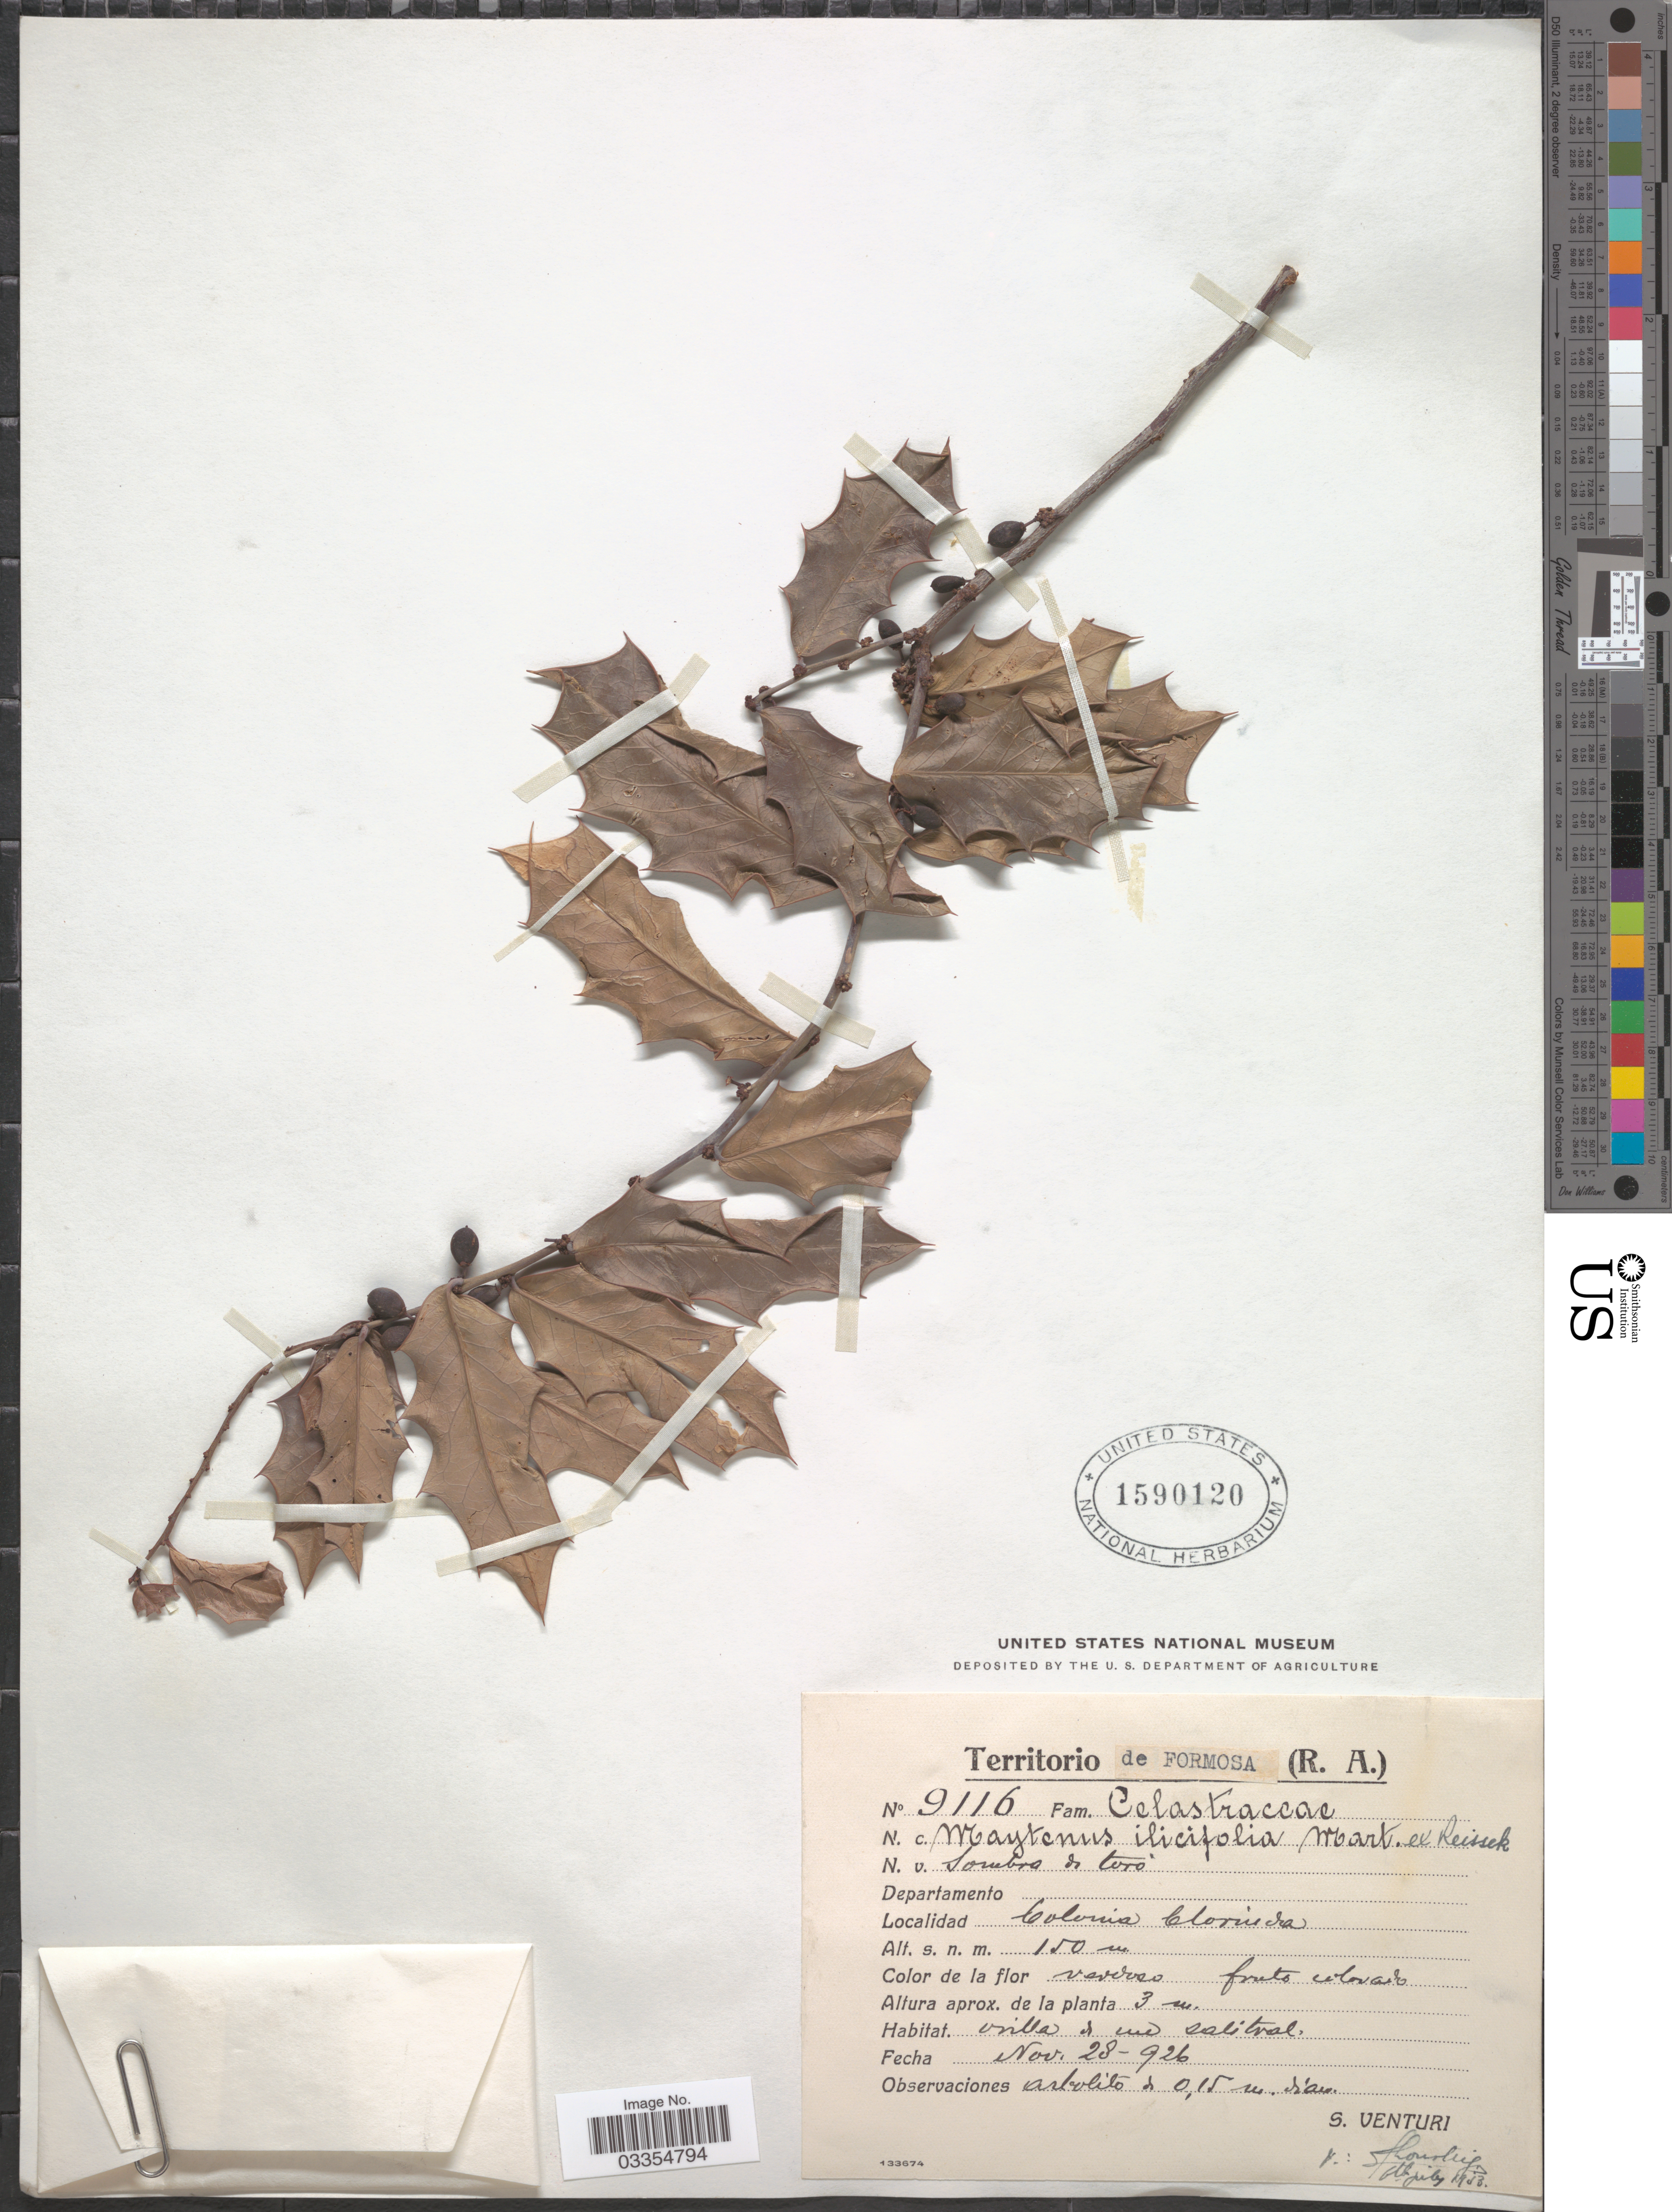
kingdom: Plantae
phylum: Tracheophyta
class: Magnoliopsida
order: Celastrales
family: Celastraceae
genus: Maytenus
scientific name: Maytenus ilicifolia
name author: (Schrad.) Planch.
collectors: S. Venturi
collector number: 9116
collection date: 1926-11-28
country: Argentina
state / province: Formosa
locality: (R. A.), Colonia Clorinda.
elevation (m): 150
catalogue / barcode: US 1590120